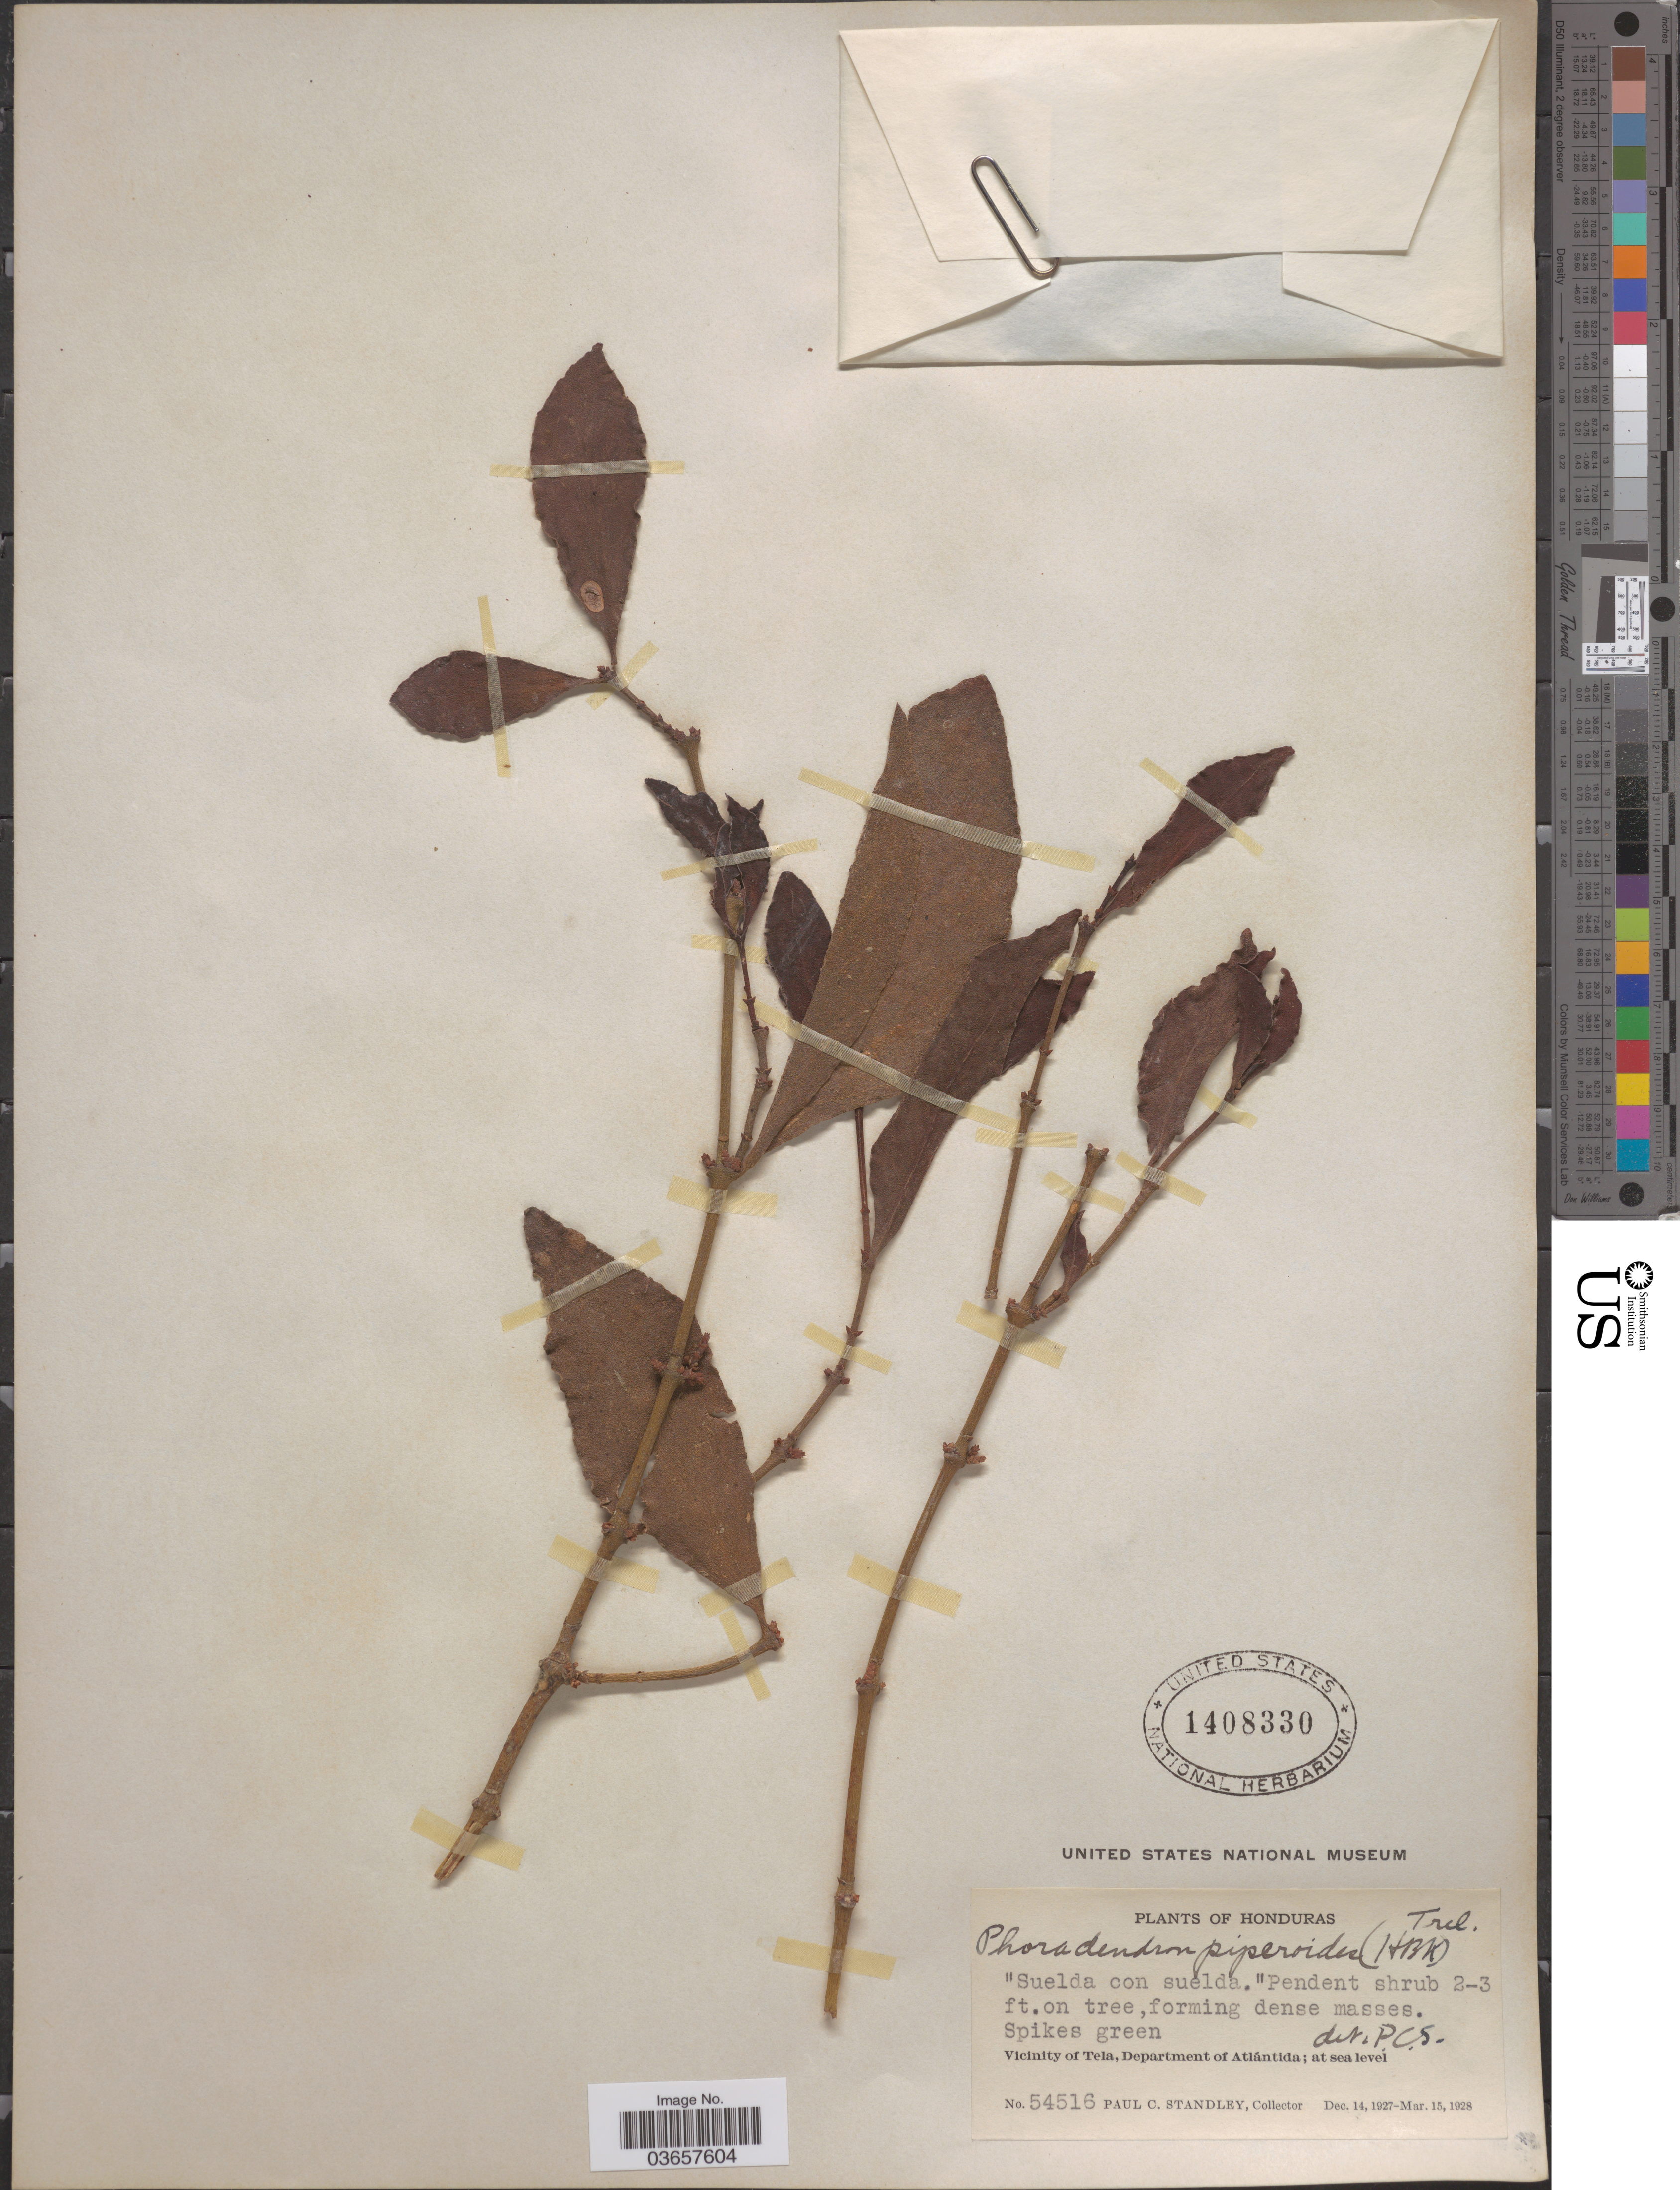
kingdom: Plantae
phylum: Tracheophyta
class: Magnoliopsida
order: Santalales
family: Viscaceae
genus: Phoradendron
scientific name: Phoradendron piperoides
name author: (Kunth) Trel.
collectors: P. C. Standley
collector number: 54516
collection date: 1927-12-14/1928-03-15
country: Honduras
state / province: Atlántida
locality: Vicinity of Tela, Department of Atlántida.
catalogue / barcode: US 1408330